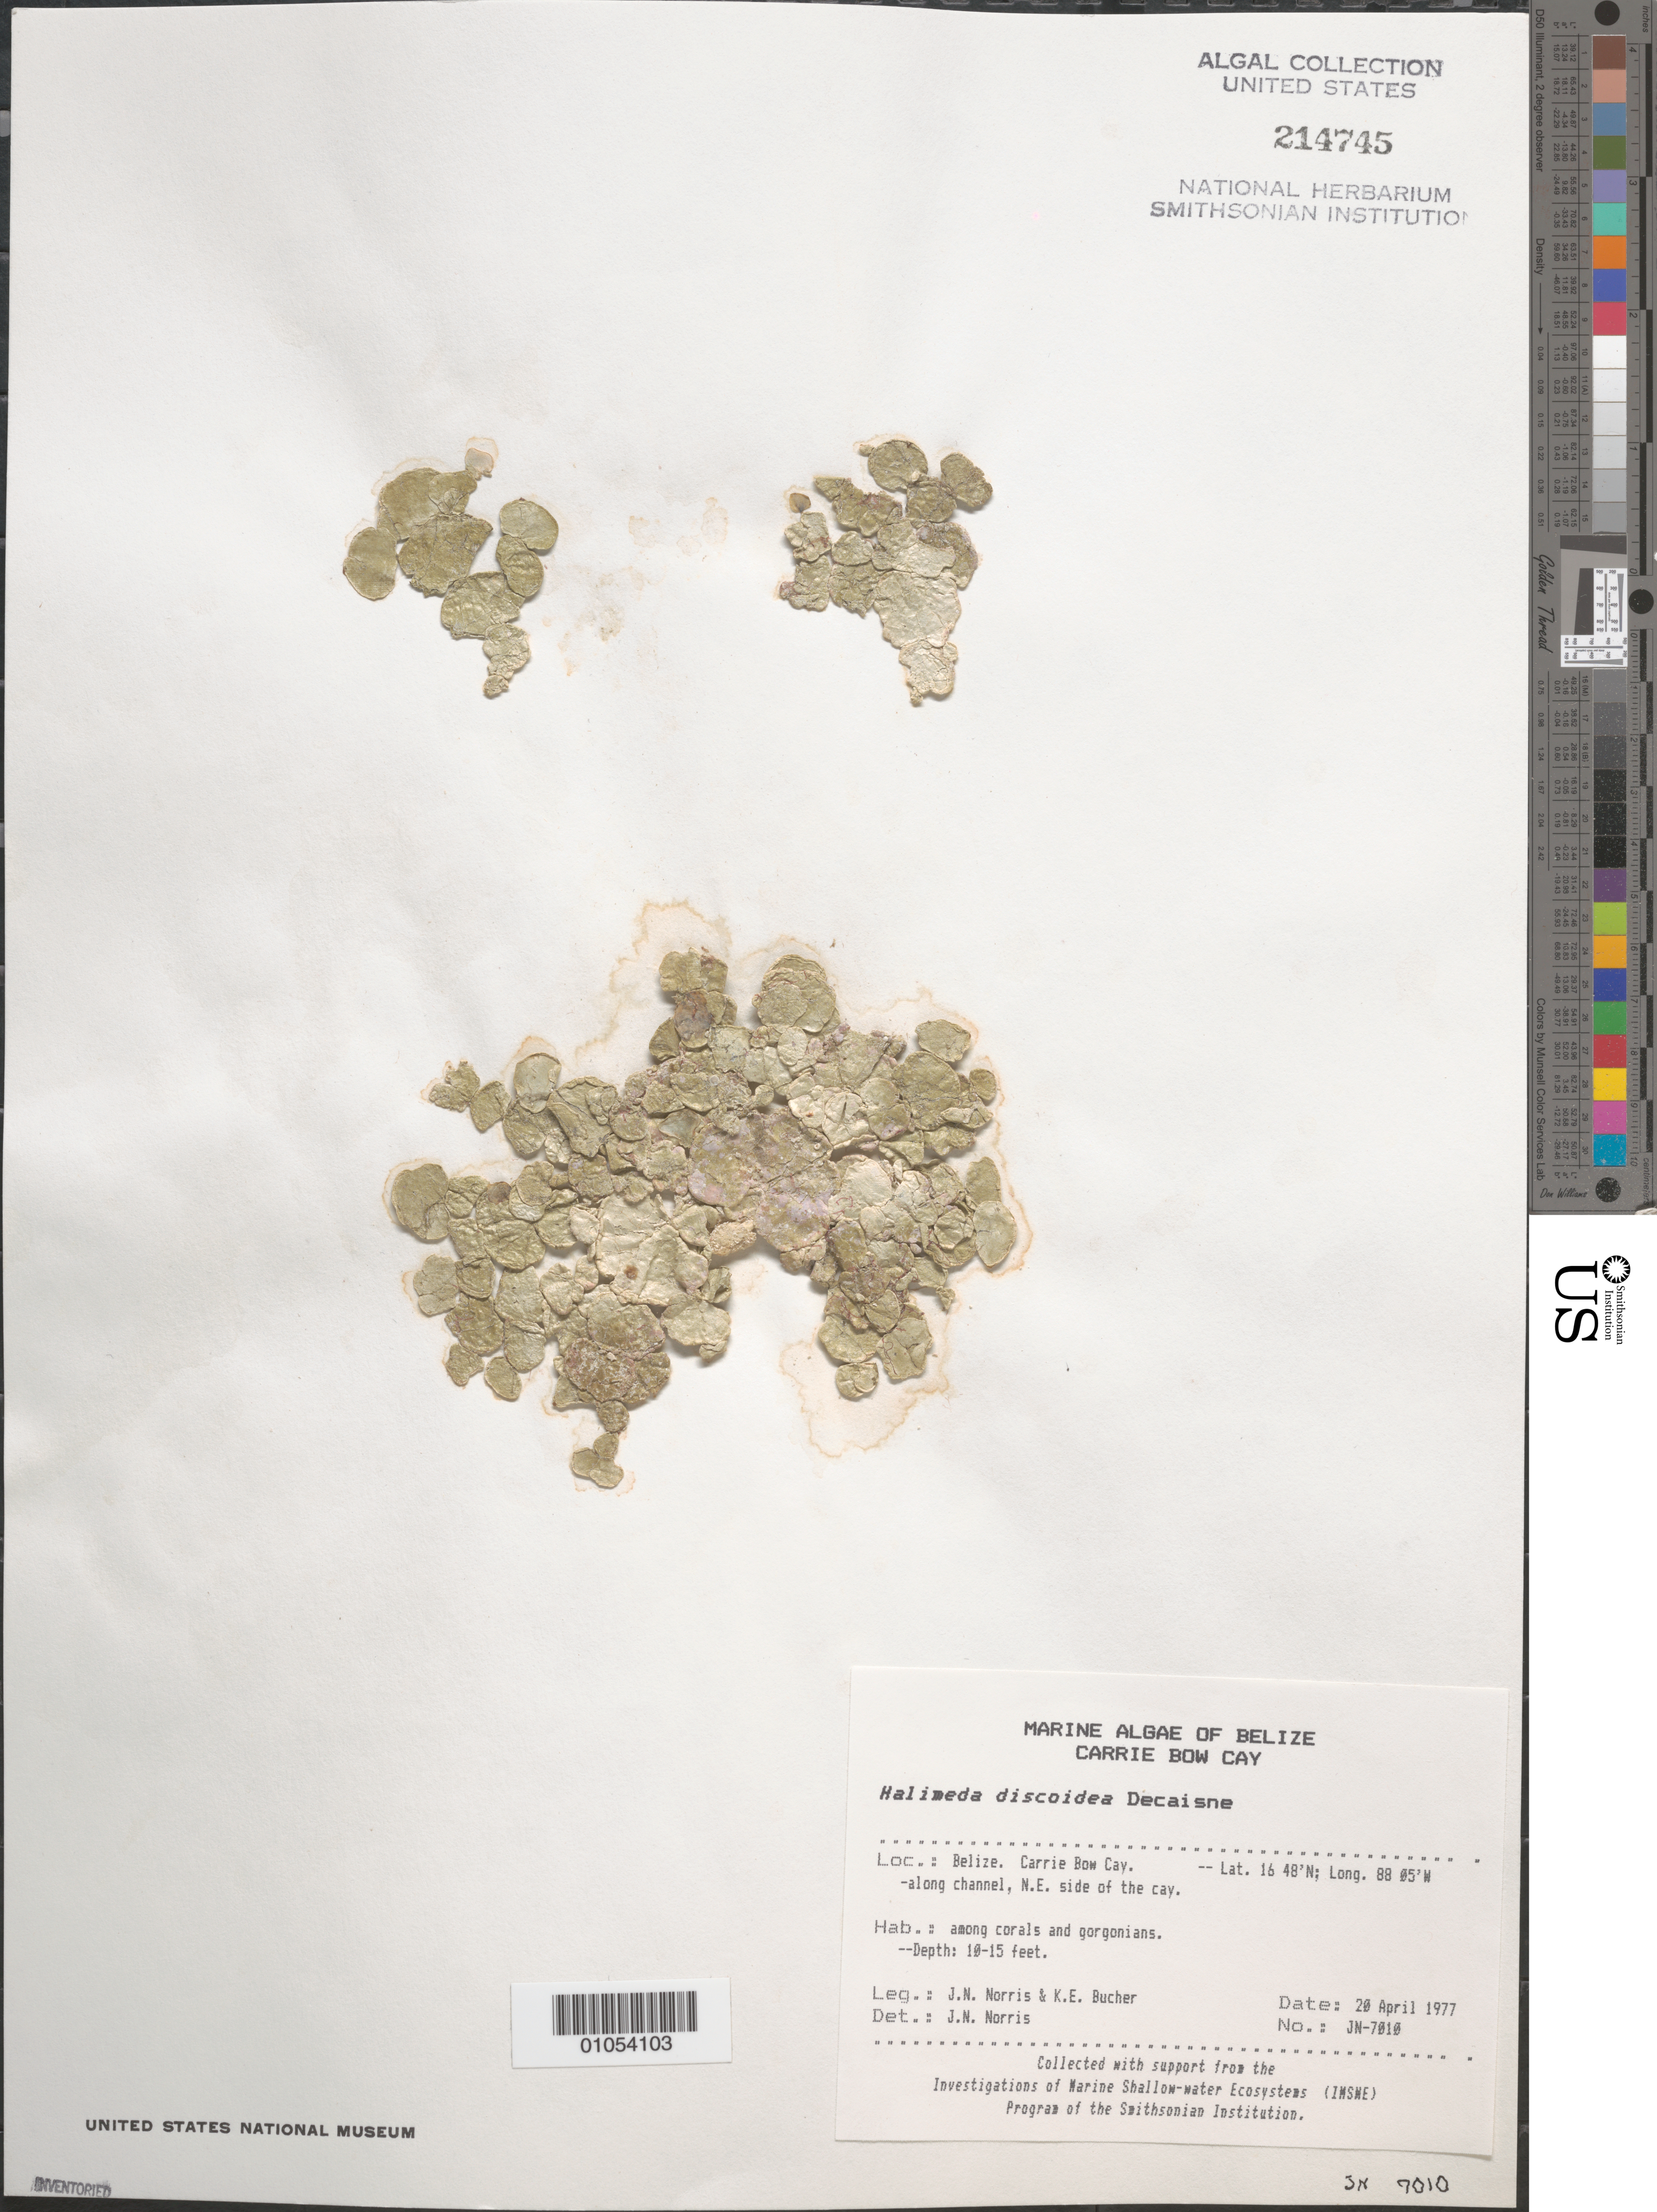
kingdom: Plantae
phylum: Chlorophyta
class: Ulvophyceae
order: Bryopsidales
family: Halimedaceae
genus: Halimeda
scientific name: Halimeda discoidea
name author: Decne.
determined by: Norris, James N.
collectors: J. N. Norris & K. E. Bucher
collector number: JN-7010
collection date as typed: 20 Apr 1977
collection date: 1977-04-20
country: Belize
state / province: Stann Creek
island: Carrie Bow Cay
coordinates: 16 48'N, 88 05'W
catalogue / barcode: US 214745